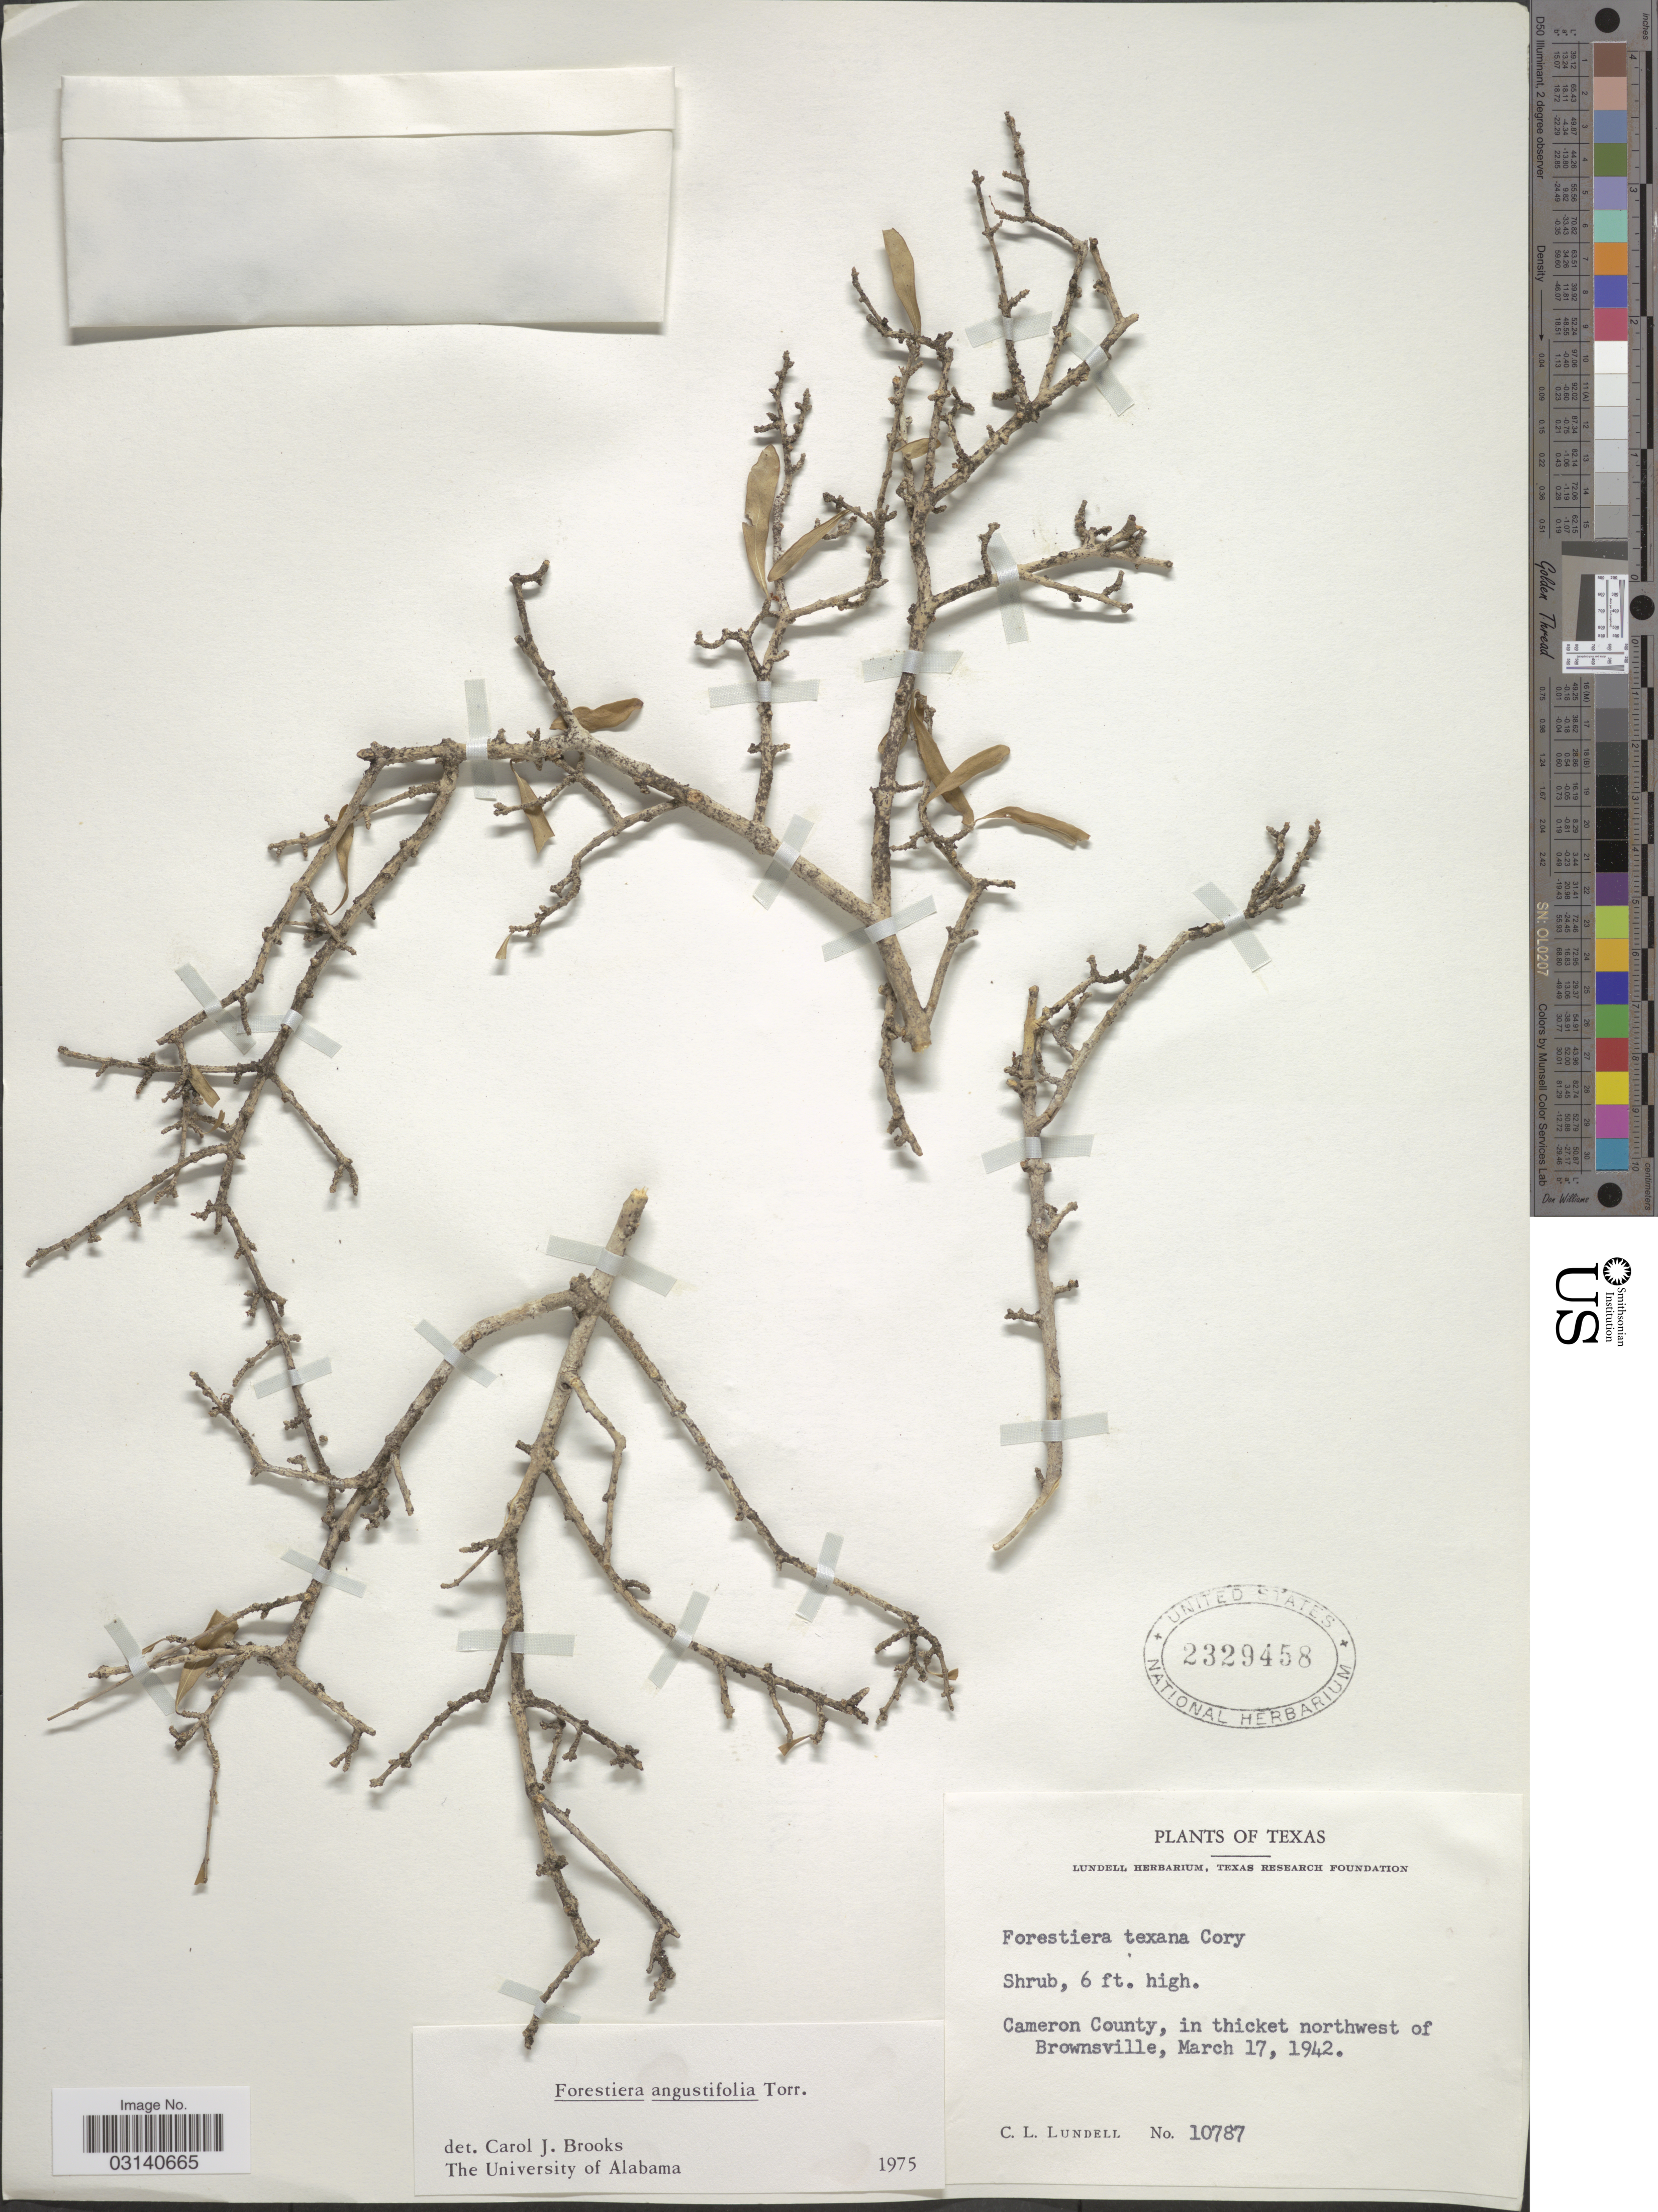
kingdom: Plantae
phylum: Tracheophyta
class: Magnoliopsida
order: Lamiales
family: Oleaceae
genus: Forestiera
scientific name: Forestiera angustifolia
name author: Torr.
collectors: C. L. Lundell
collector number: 10787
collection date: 1942-03-17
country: United States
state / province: Texas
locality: Cameron County, in thicket northwest of Brownsville.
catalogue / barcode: US 2329458